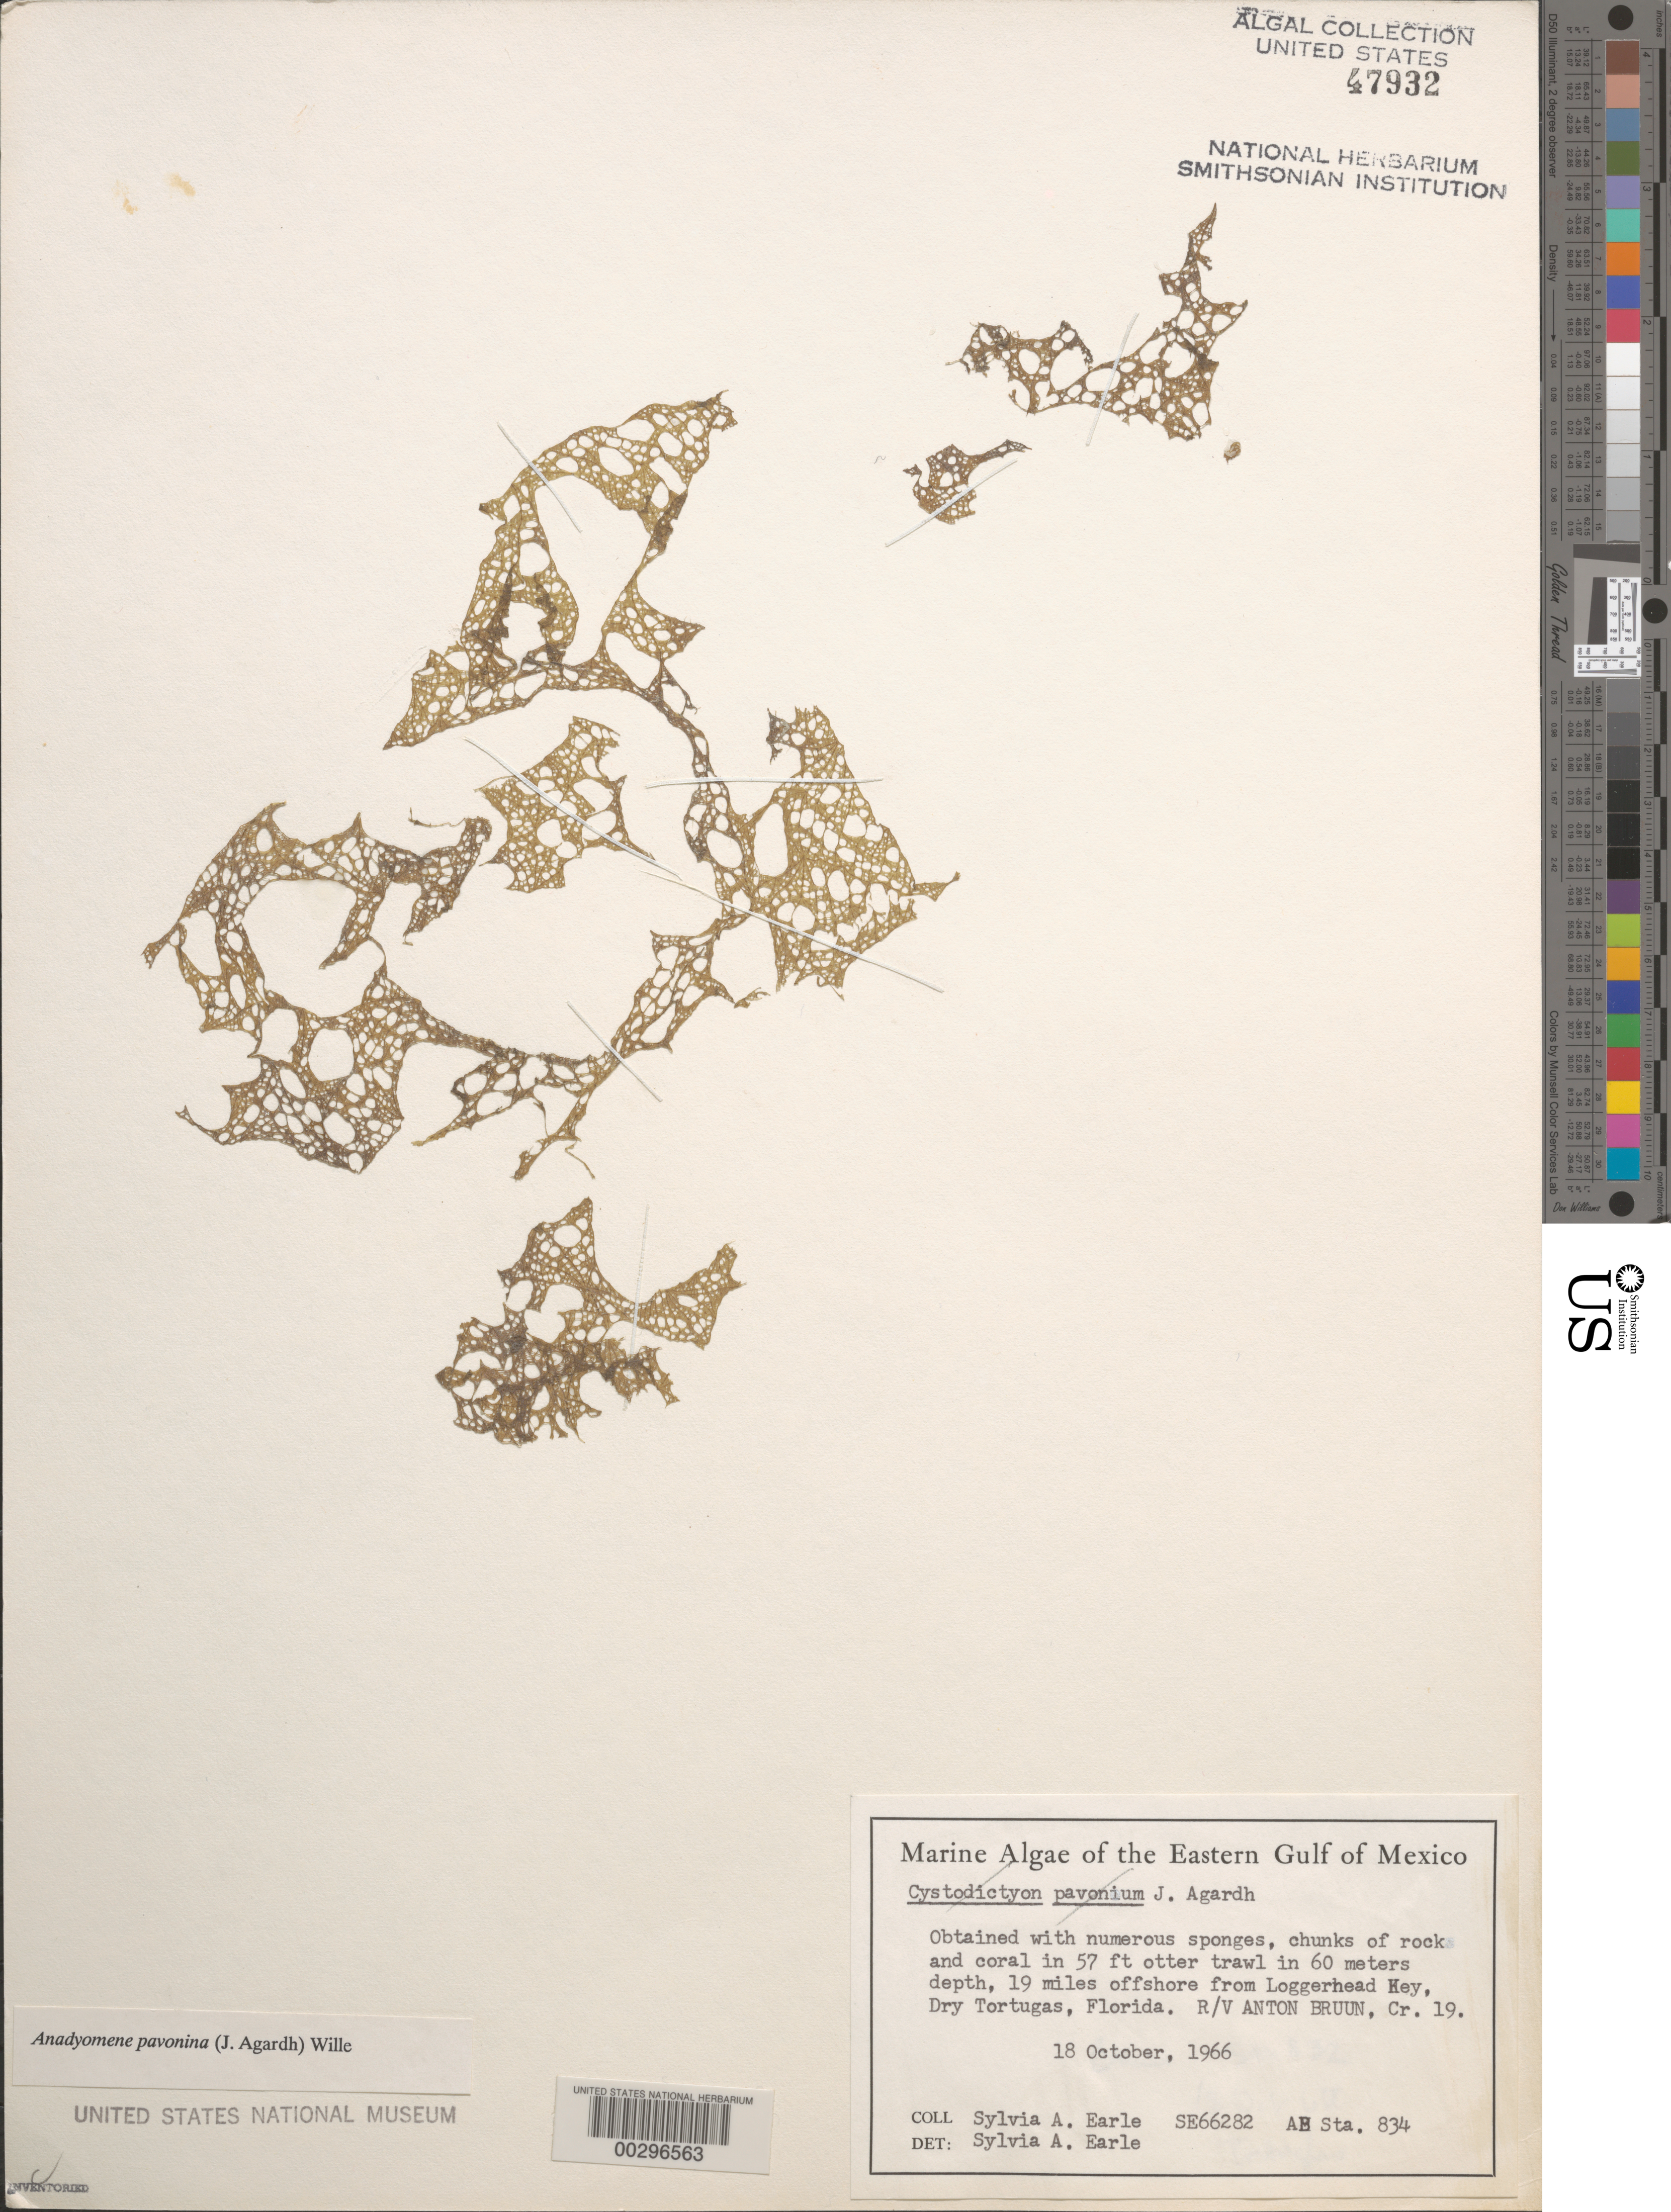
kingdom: Plantae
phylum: Chlorophyta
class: Ulvophyceae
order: Cladophorales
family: Anadyomenaceae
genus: Anadyomene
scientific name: Anadyomene pavonina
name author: (J. Agardh) J. Wille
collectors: S. A. Earle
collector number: Se 66282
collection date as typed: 18 Oct 1966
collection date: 1966-10-18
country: United States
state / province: Florida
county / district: Monroe County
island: Dry Tortugas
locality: Off Loggerhead Key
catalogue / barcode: US 47932